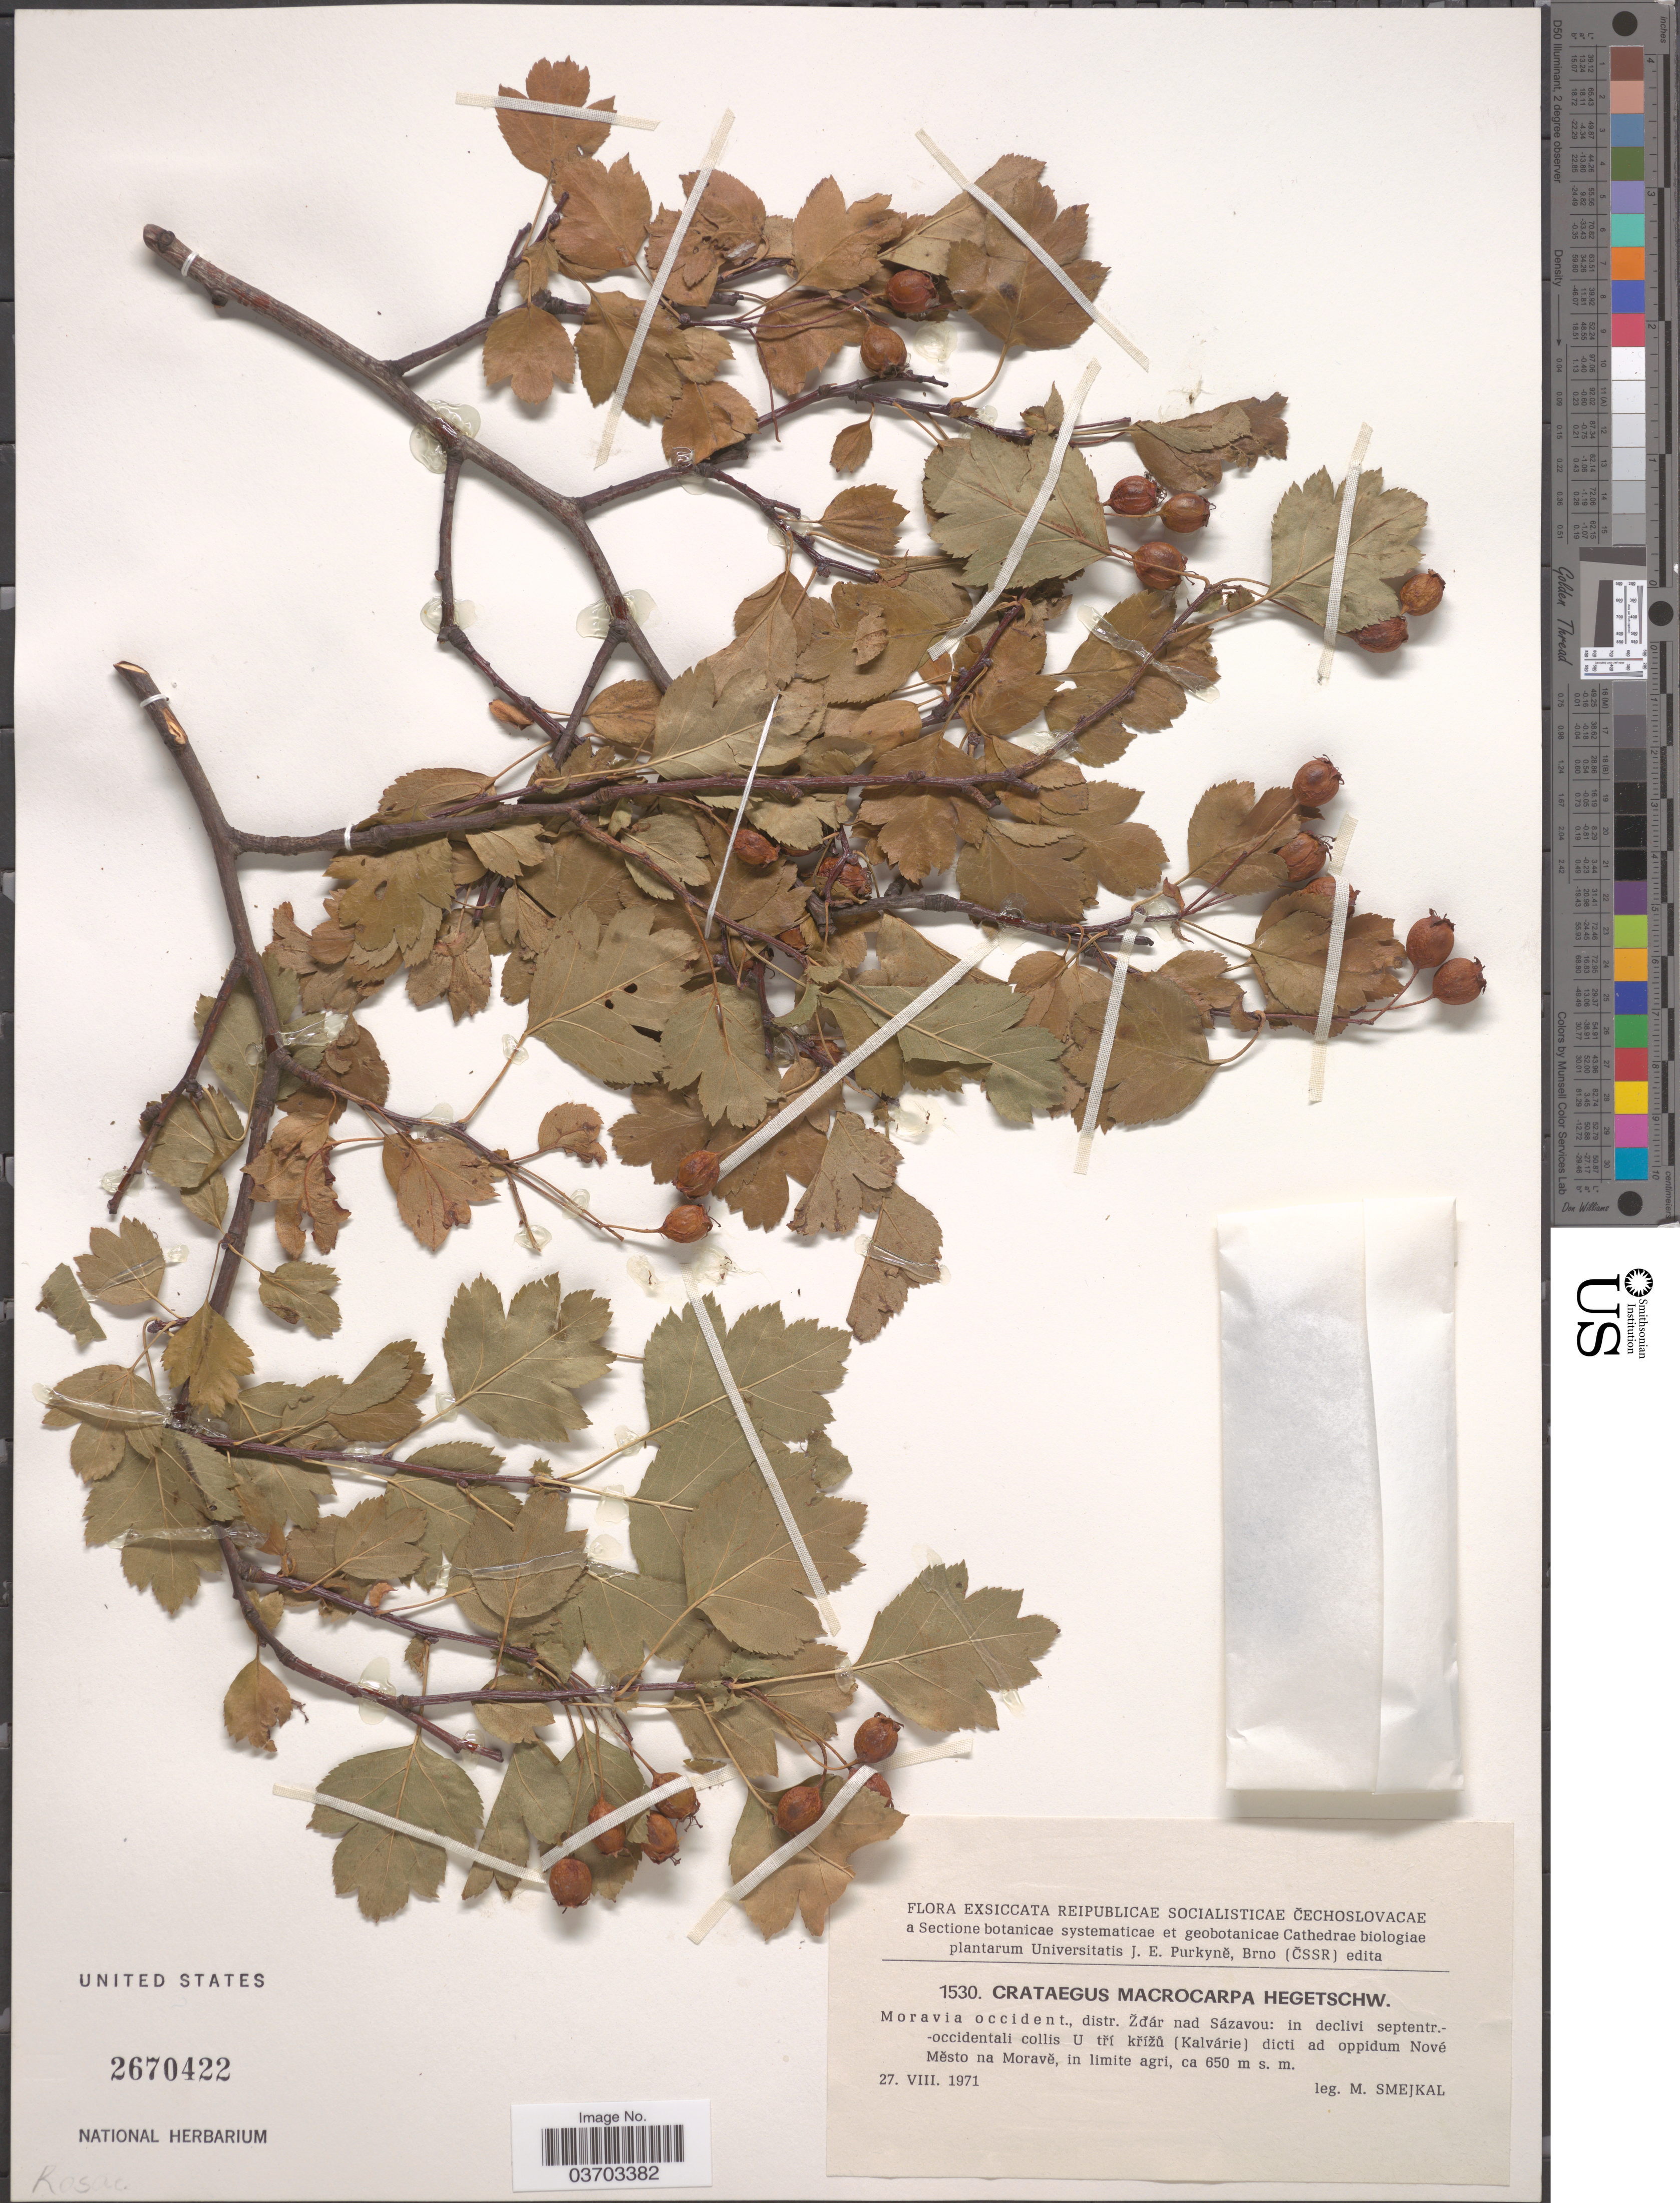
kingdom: Plantae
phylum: Tracheophyta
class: Magnoliopsida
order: Rosales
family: Rosaceae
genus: Crataegus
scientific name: Crataegus macrocarpa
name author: Hegetschw.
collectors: Smejkal, M.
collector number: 1530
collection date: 1971-08-27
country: Czechia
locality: Reipublicae Socialisticae Čechoslovacae. Moravia occident., distr. Ždár nad Sázavou: in declivi septentr.-occidentali collis U tří křížů (Kalvárie) dicti ad oppidum Nové Mĕsto na Moravĕ.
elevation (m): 650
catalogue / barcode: US 2670422